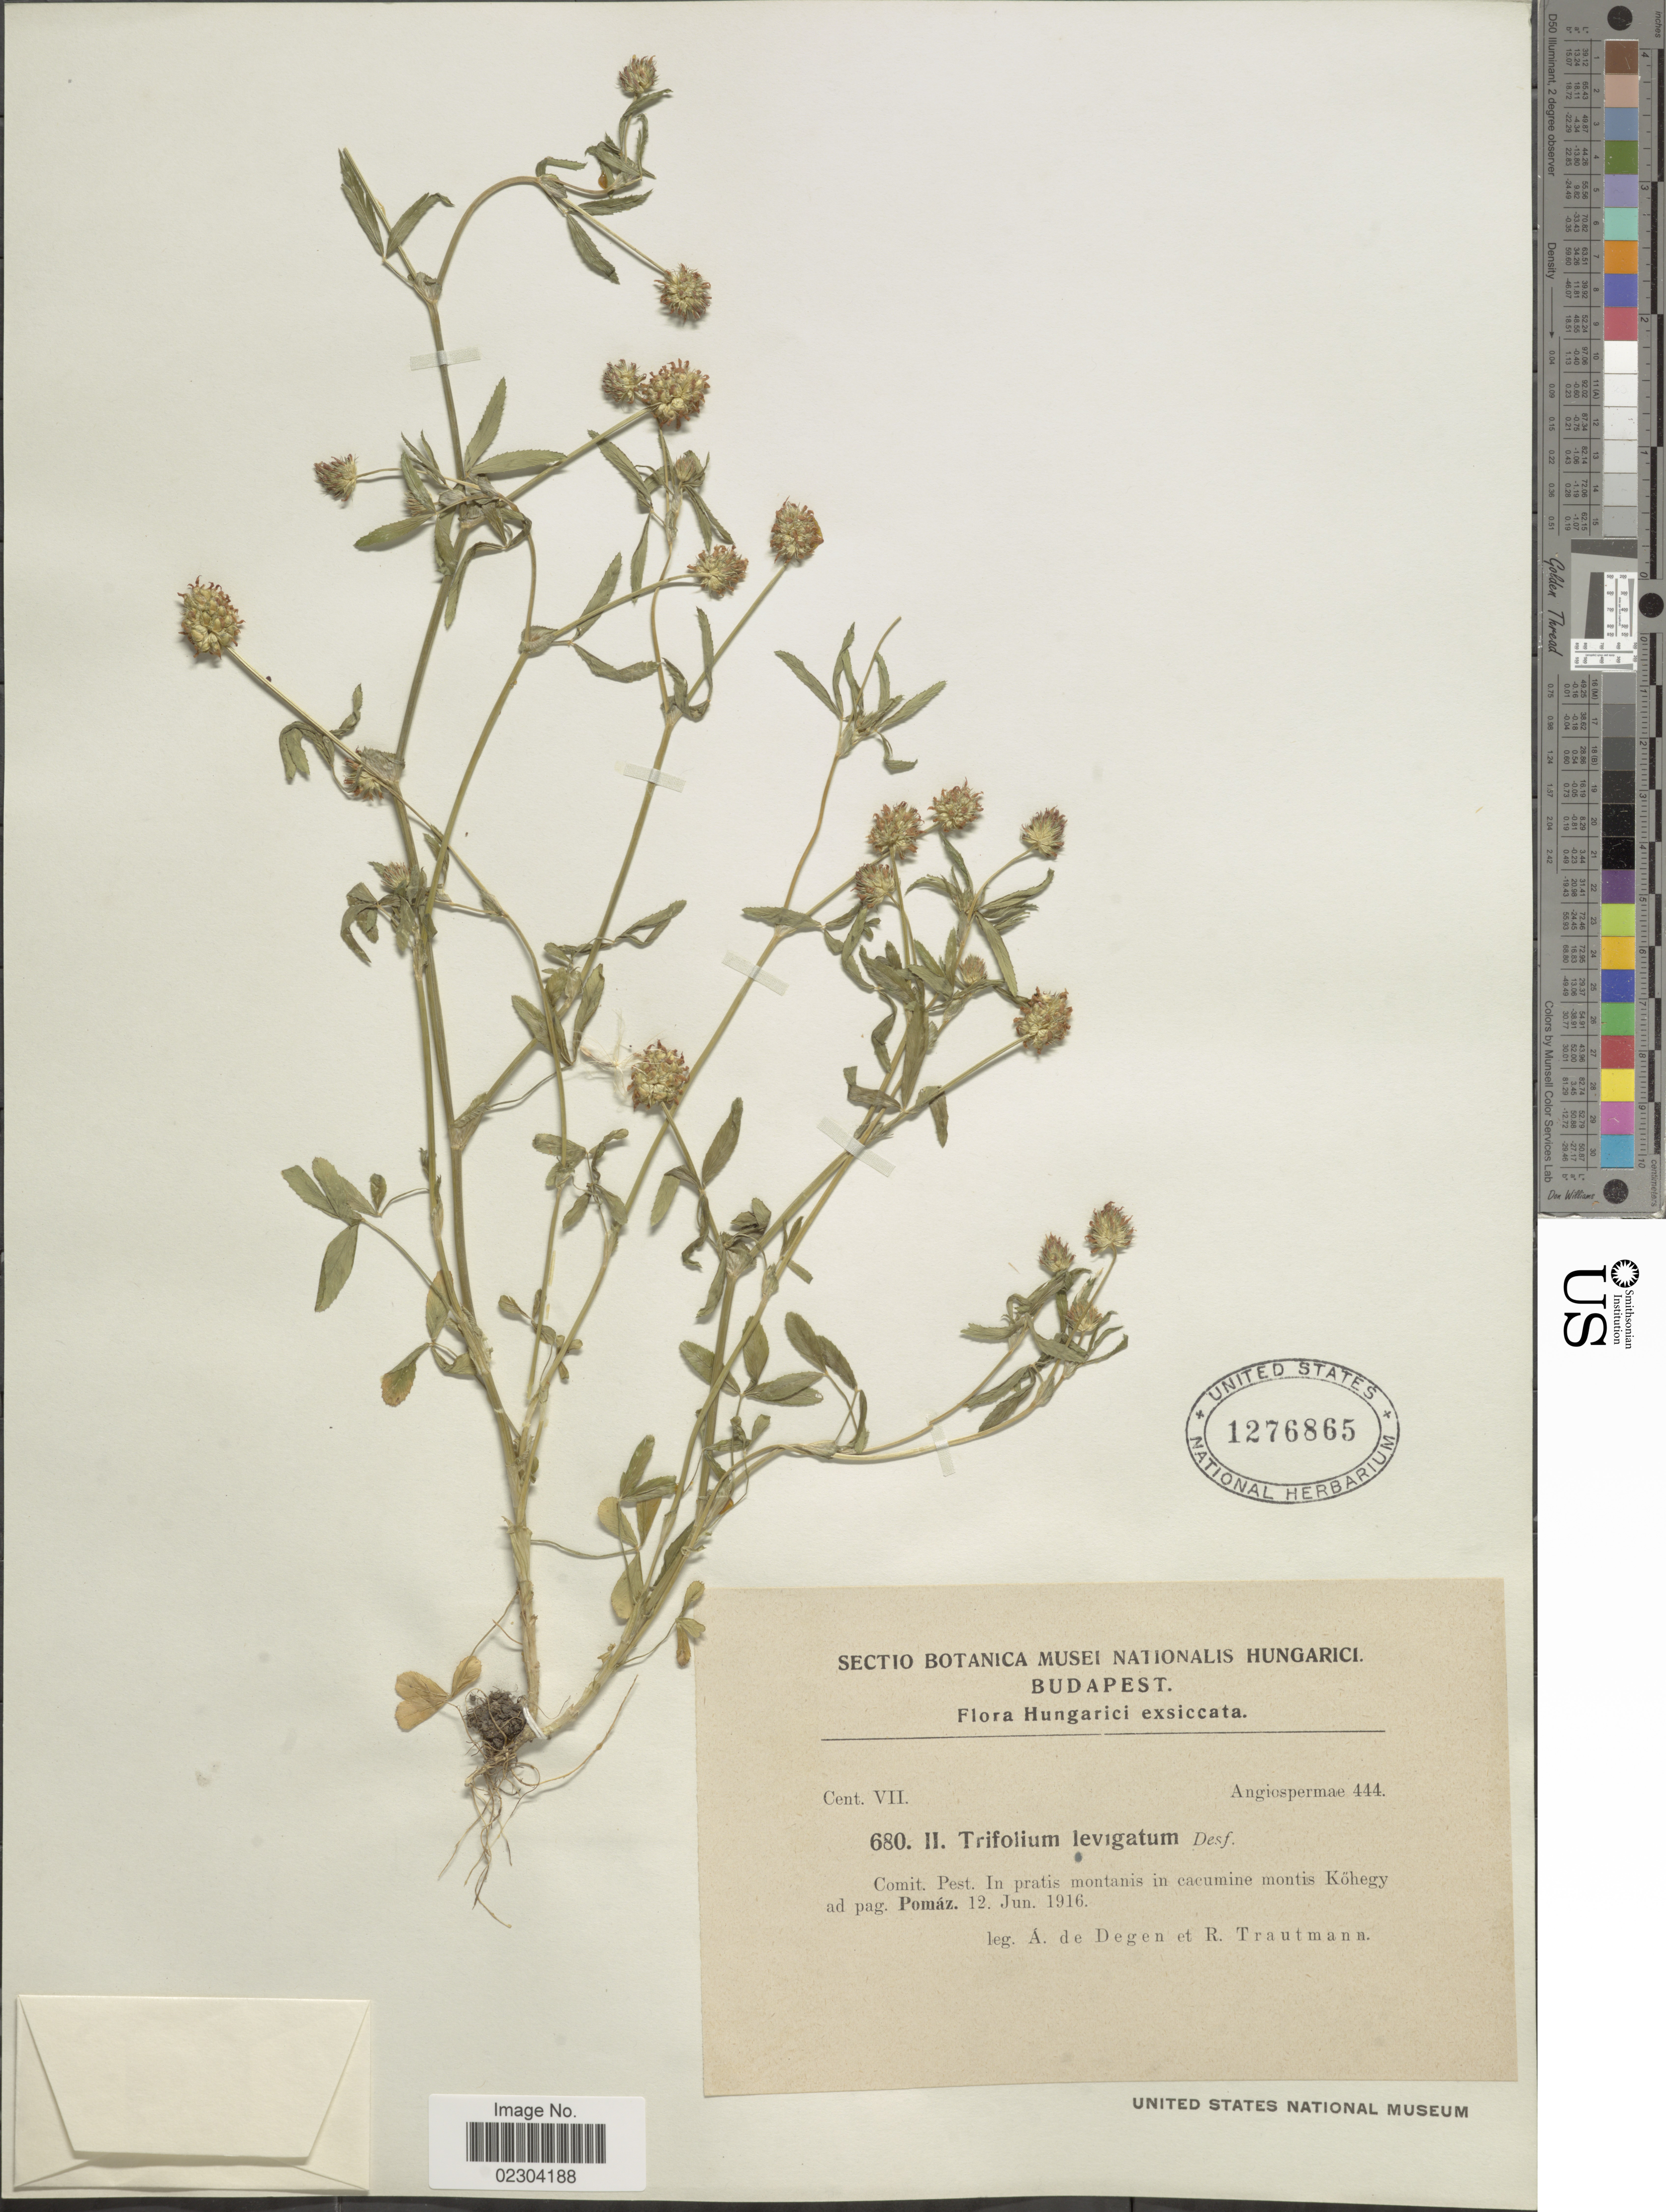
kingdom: Plantae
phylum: Tracheophyta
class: Magnoliopsida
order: Fabales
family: Fabaceae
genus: Trifolium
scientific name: Trifolium laevigatum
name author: Poir.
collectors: A. von Degen & R. Trautmann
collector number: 680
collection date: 1916-06-12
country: Hungary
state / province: Budapest, Capital District of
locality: Hungarici. Comit, Pest. In partis montanis in cacumine montis Kohegy ad pag. Pomaz [interpreted]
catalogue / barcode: US 1276865